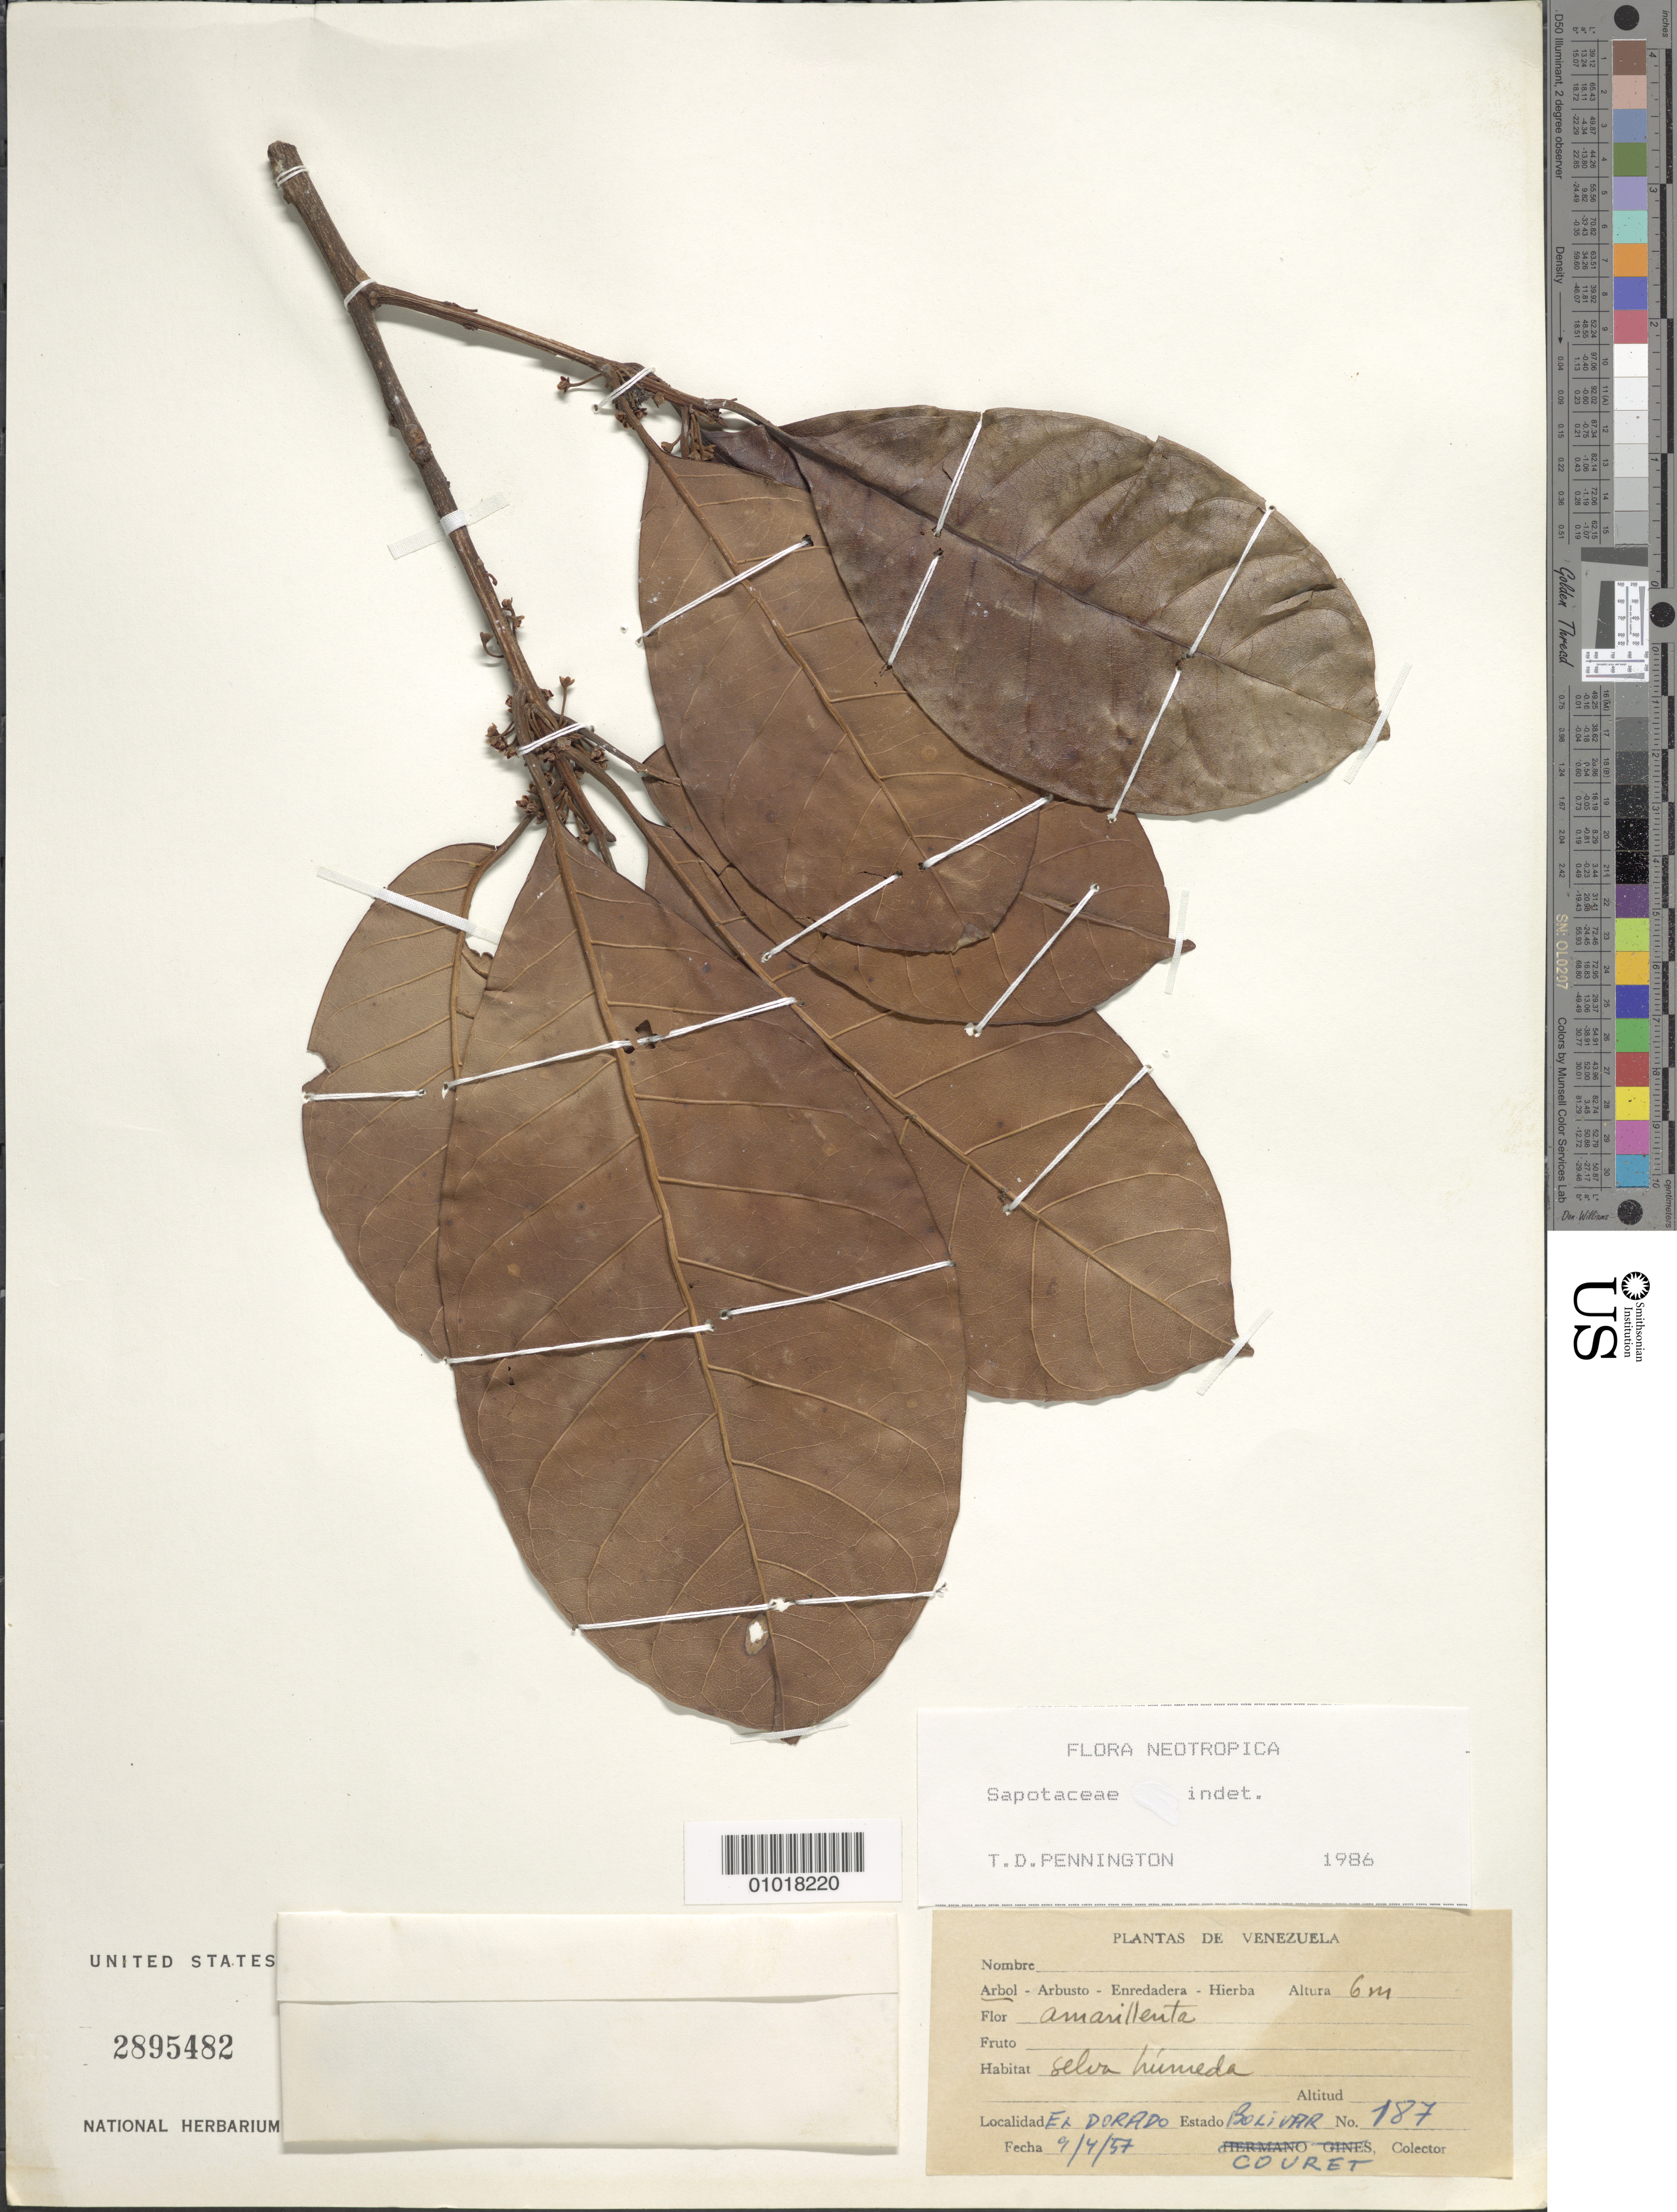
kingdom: Plantae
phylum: Tracheophyta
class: Magnoliopsida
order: Ericales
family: Sapotaceae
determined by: Pennington, T. D., (K)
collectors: -. Couret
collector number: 187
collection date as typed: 9-Apr-57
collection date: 1957-04-09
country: Venezuela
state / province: Bolívar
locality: El Dorado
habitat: Selva humida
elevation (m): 6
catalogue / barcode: US 2895482